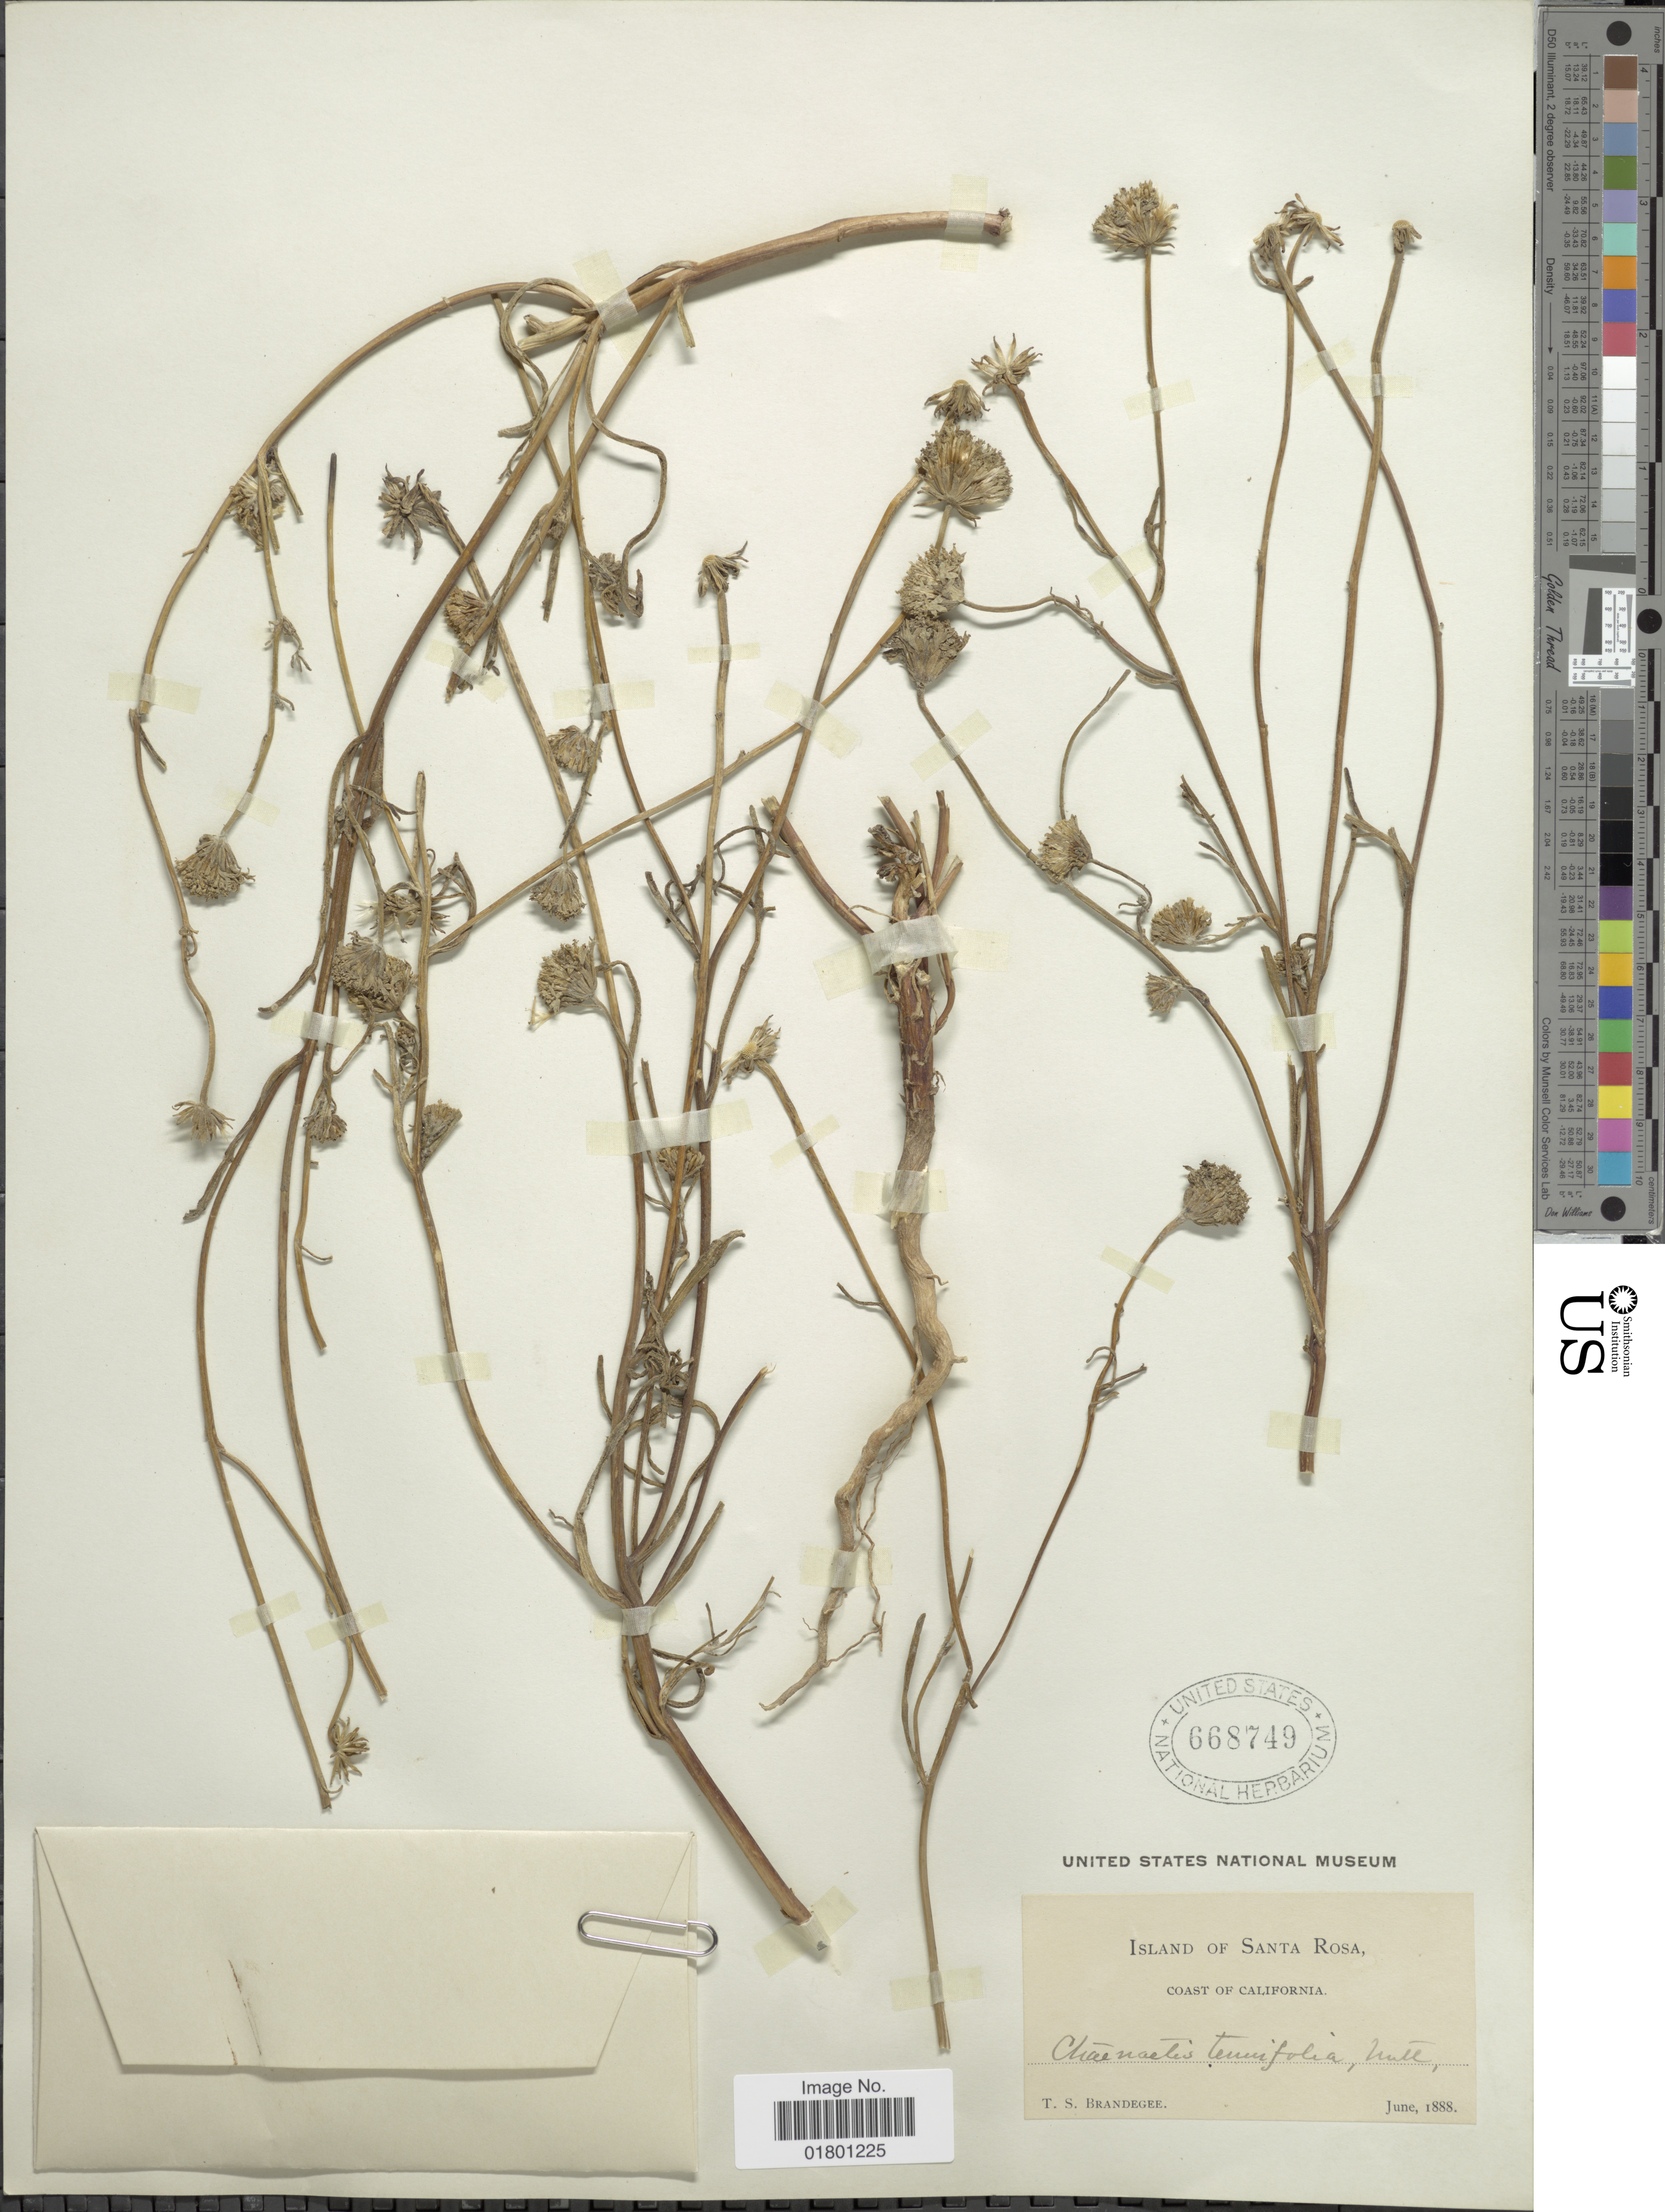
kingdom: Plantae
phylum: Tracheophyta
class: Magnoliopsida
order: Asterales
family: Asteraceae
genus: Chaenactis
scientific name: Chaenactis glabriuscula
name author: DC.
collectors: T. S. Brandegee (herbarium)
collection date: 1888-06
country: United States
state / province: California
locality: Island of Santa Rosa, Coast of California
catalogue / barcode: US 668749